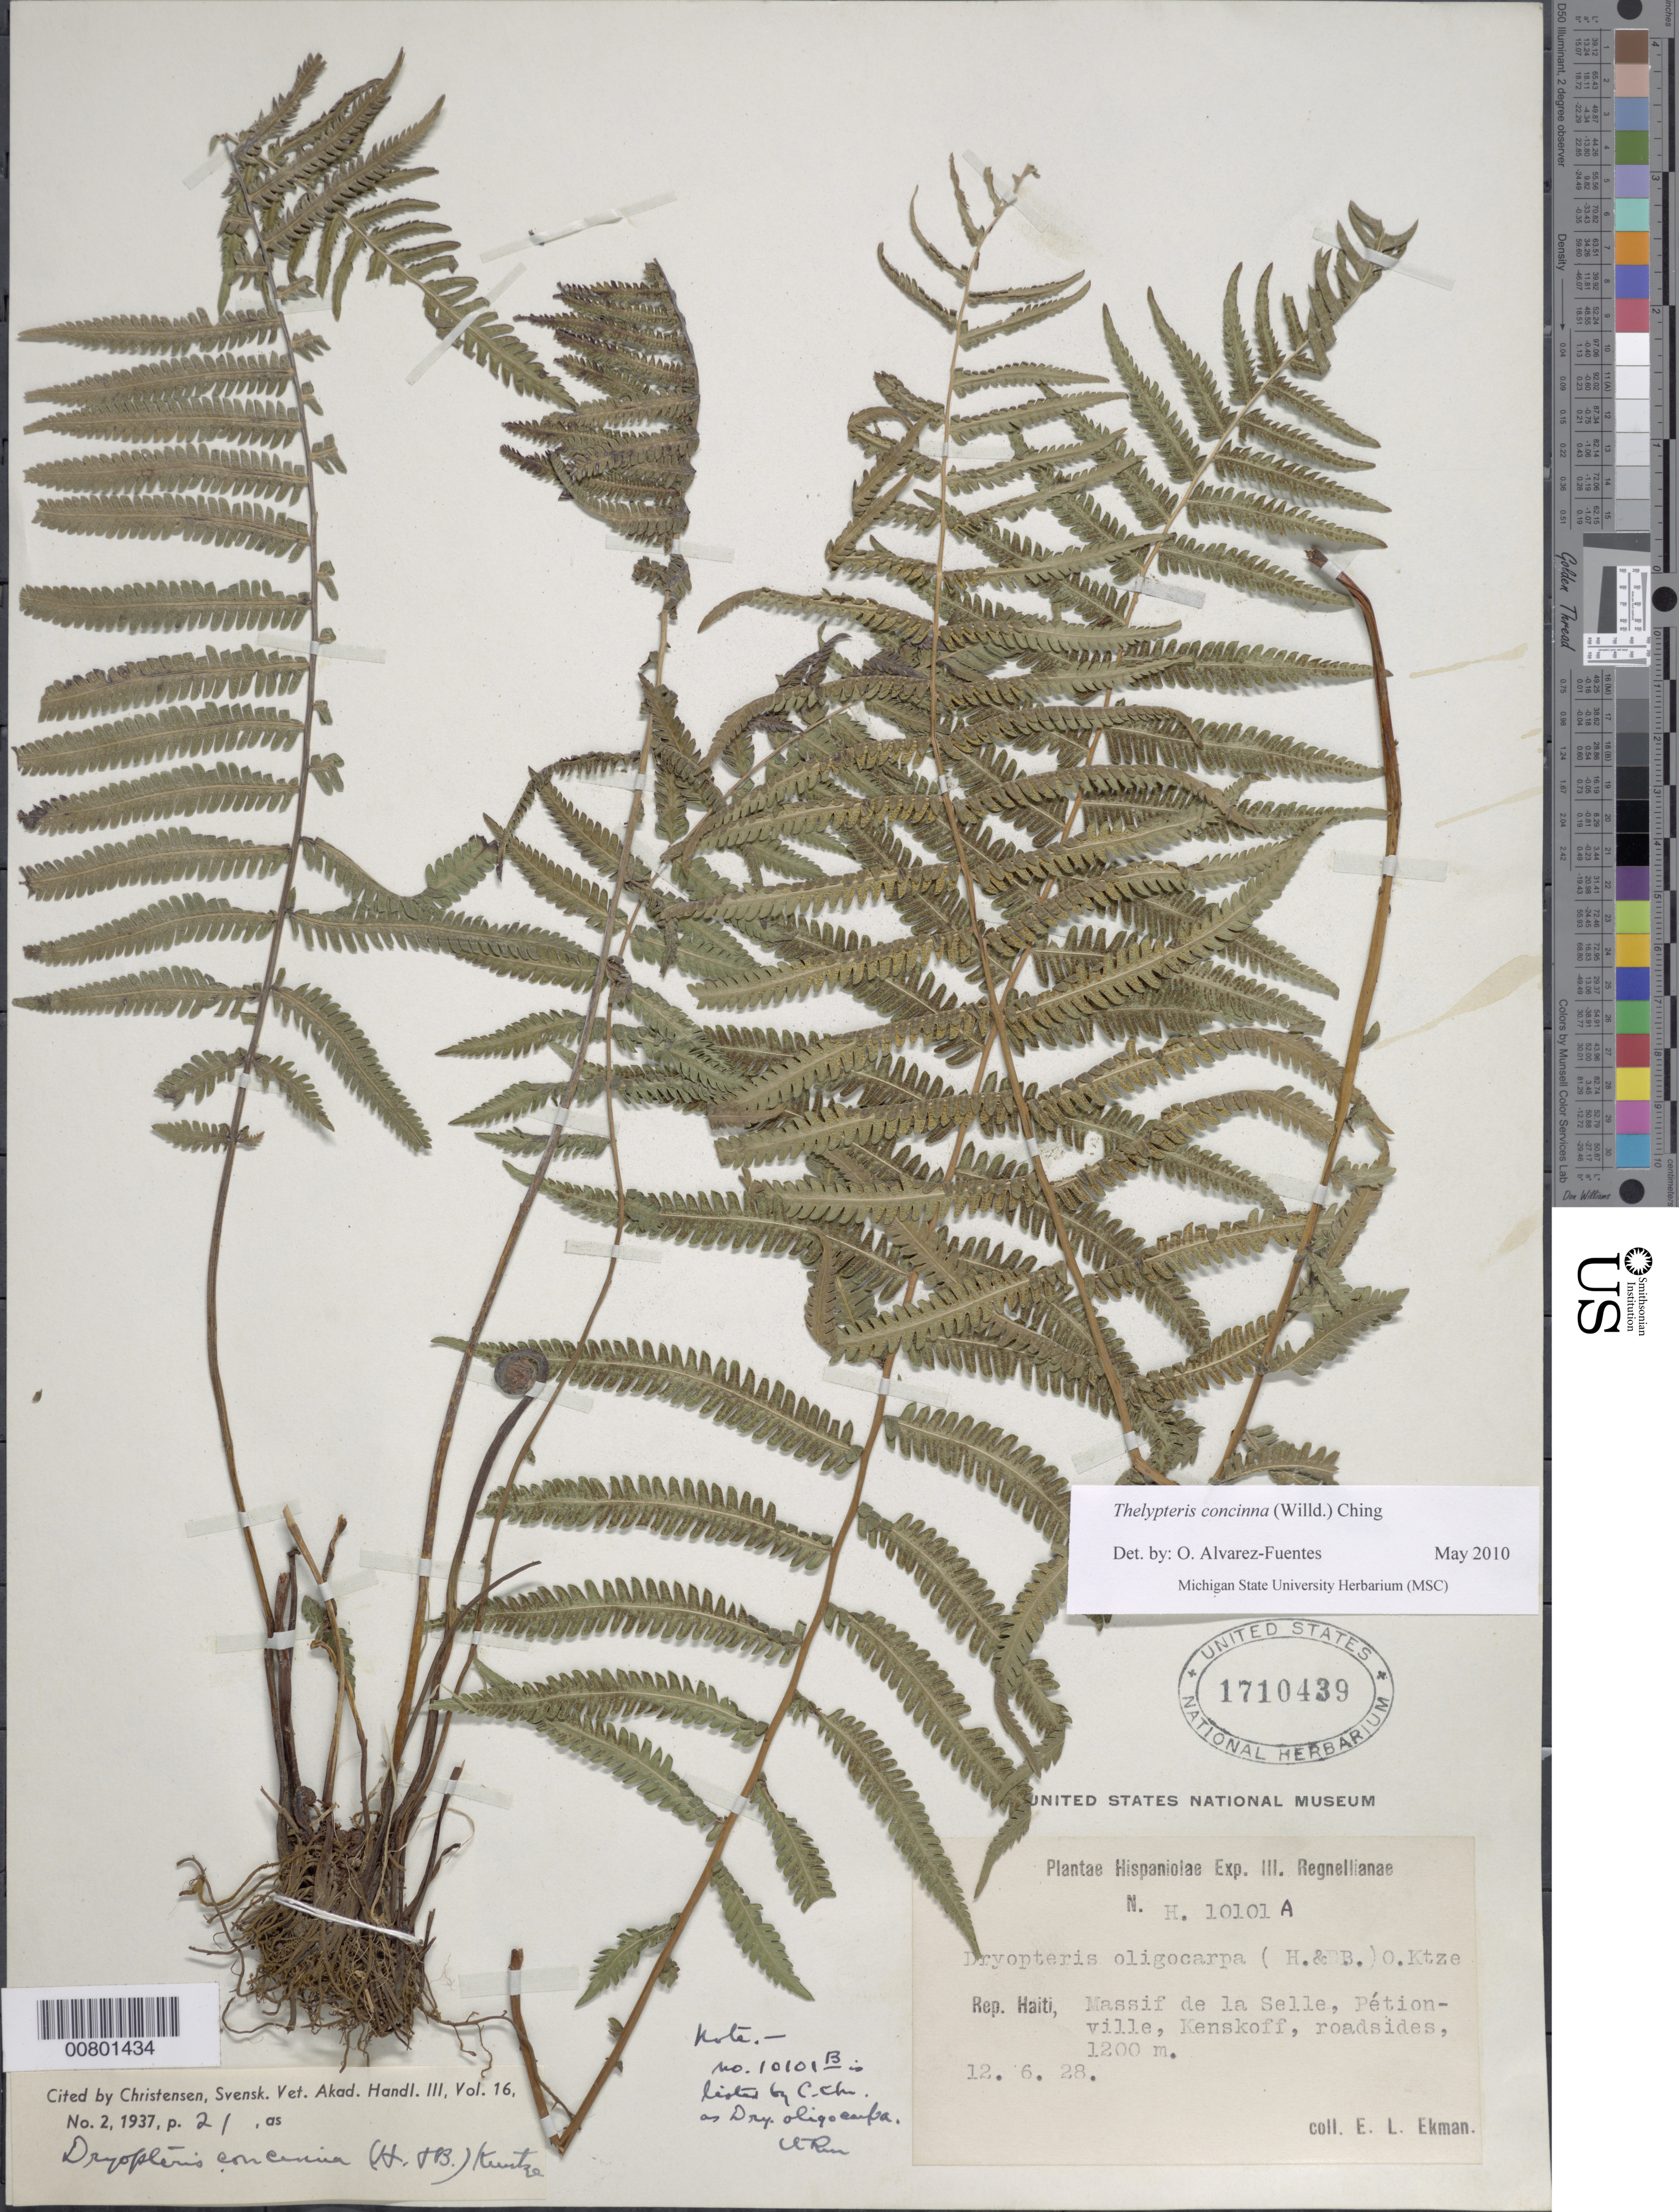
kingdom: Plantae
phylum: Tracheophyta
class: Polypodiopsida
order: Polypodiales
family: Thelypteridaceae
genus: Amauropelta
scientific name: Amauropelta concinna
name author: (Willd.) Pic. Serm.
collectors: E. L. Ekman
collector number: H 10101a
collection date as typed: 12 Jun 1928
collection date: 1928-06-12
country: Haiti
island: Hispaniola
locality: Massif de la Selle, Pétionville, Kenskoff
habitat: Roadside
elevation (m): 1200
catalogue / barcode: US 1710439